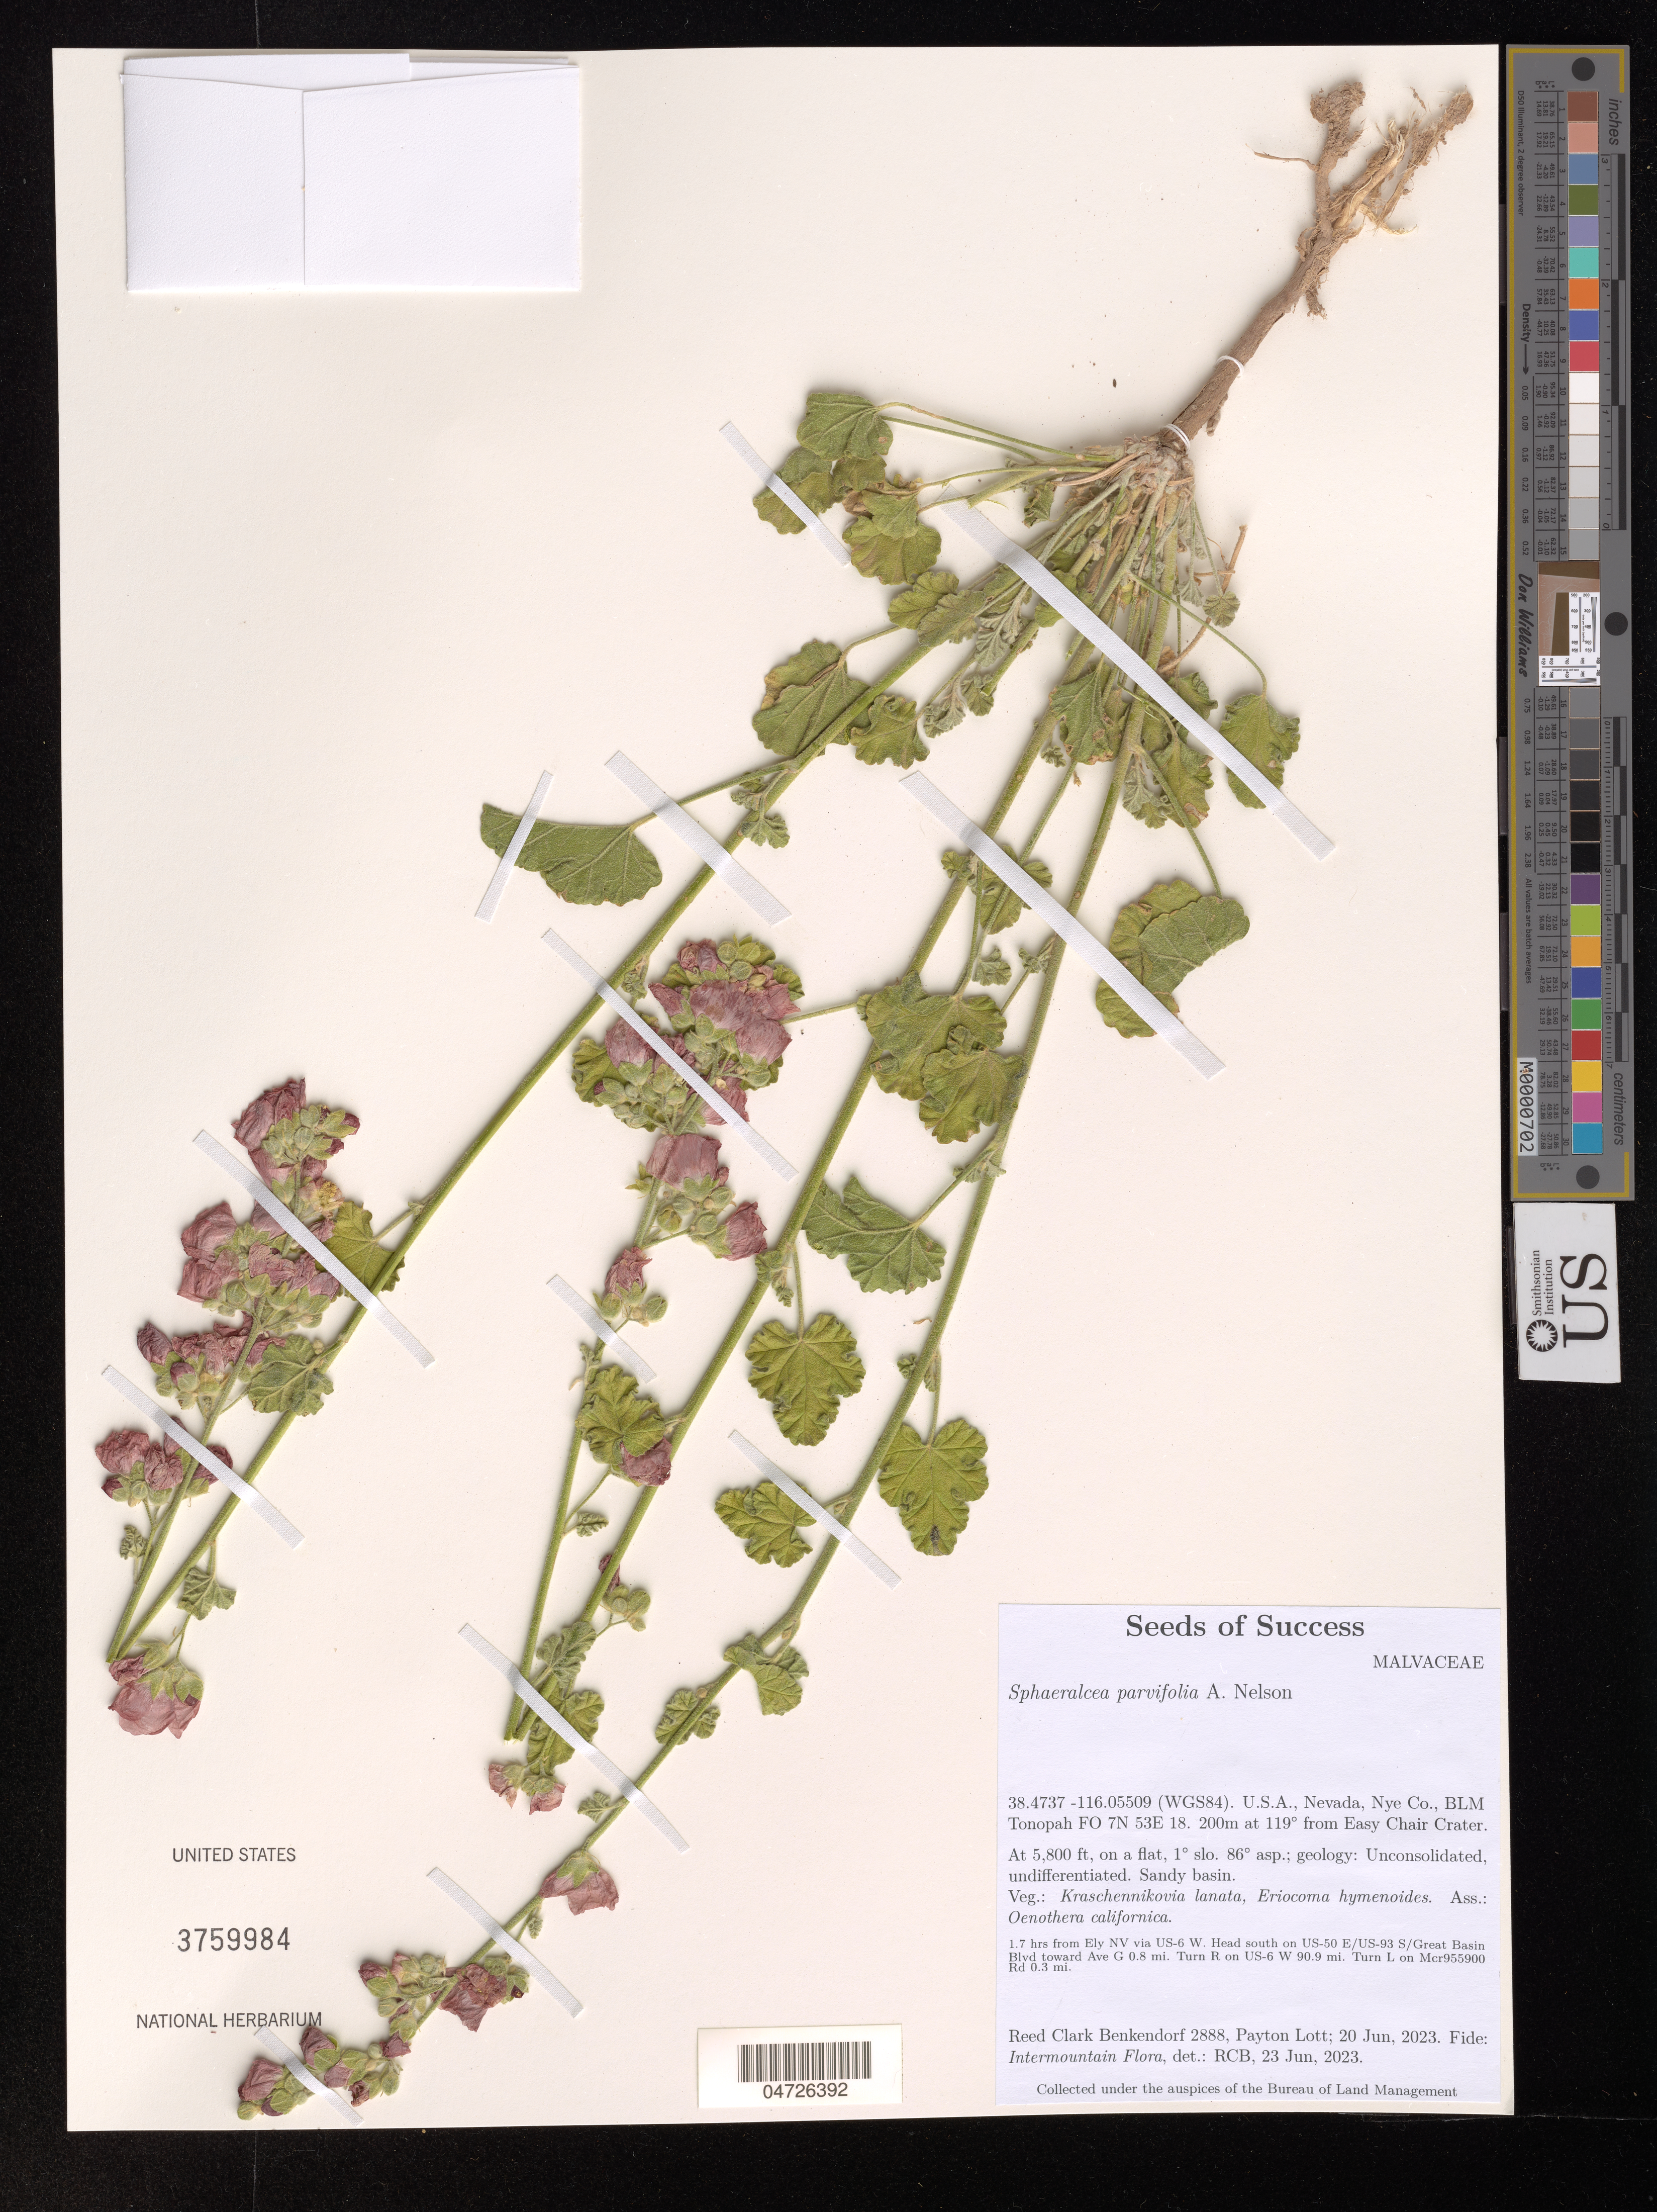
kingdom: Plantae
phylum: Tracheophyta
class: Magnoliopsida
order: Malvales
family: Malvaceae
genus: Sphaeralcea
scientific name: Sphaeralcea parvifolia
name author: A. Nelson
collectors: R. Benkendorf & P. Lott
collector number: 2888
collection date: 2023-06-20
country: United States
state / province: Nevada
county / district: Nye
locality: (WGS84). Nye Co. BLM Tonopah FO 7N 53E 18. 200m at 119° from Easy Chair Crater.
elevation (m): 1768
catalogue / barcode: US 3759984